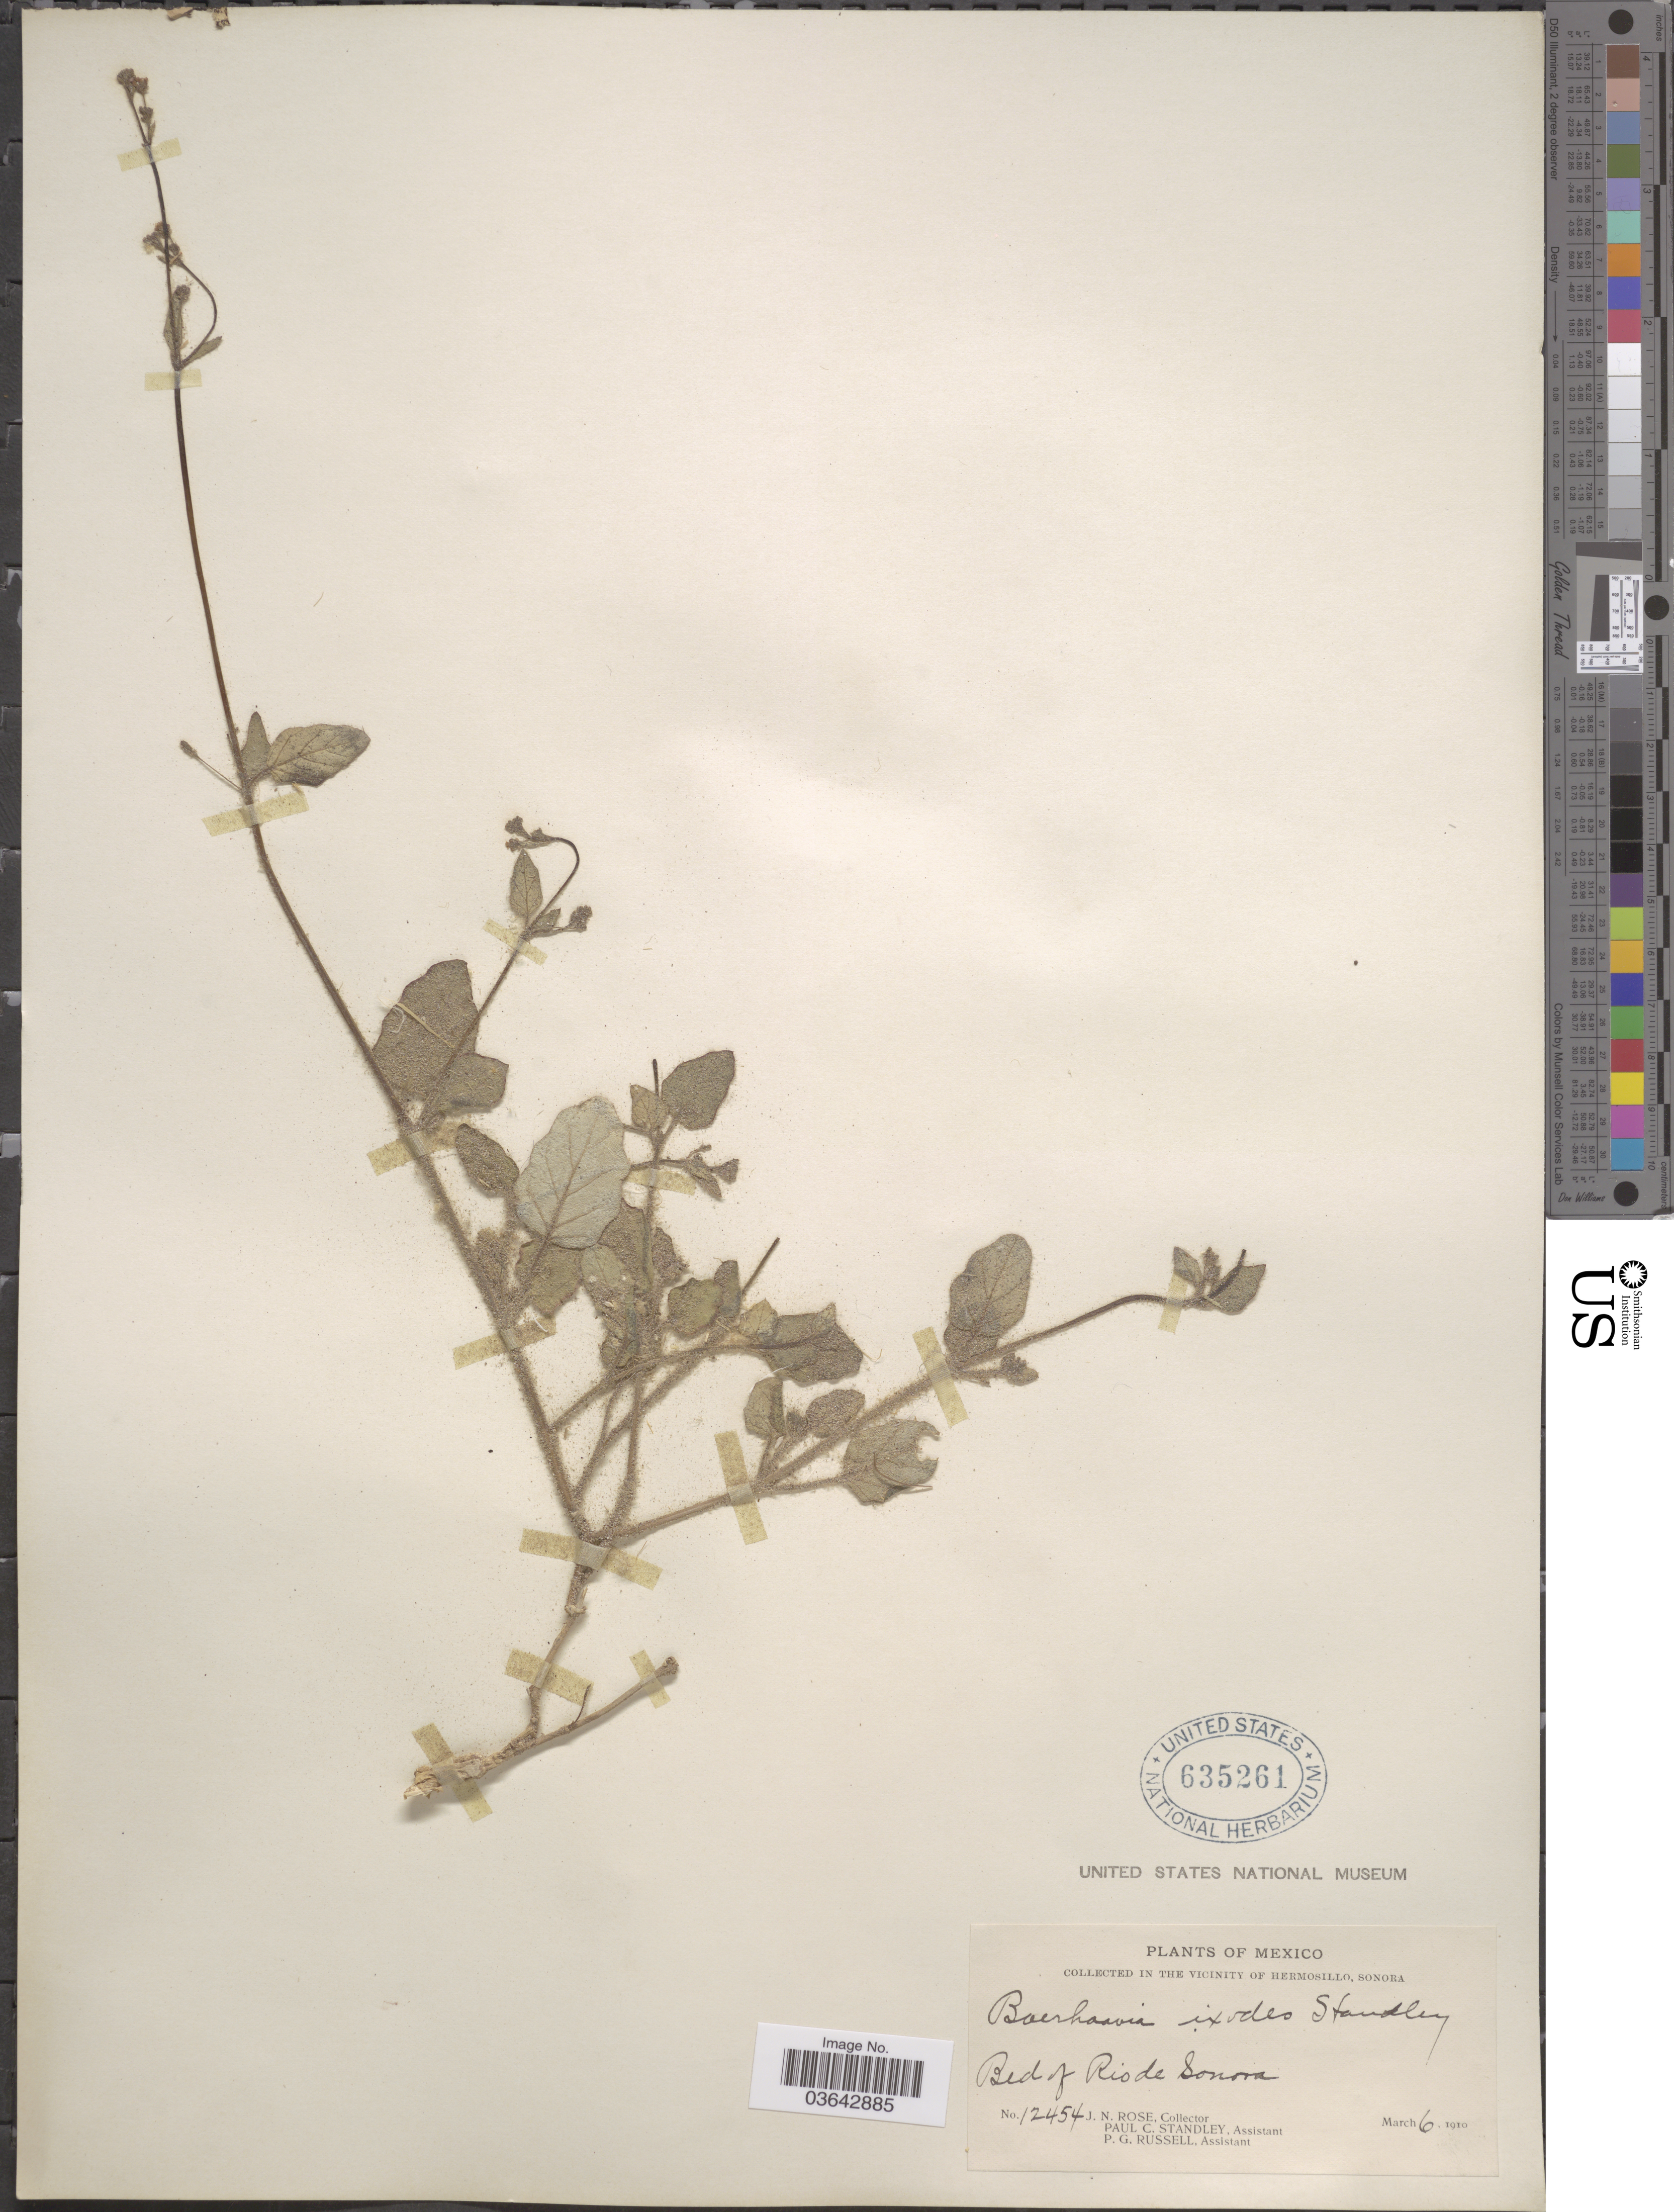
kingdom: Plantae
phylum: Tracheophyta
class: Magnoliopsida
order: Caryophyllales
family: Nyctaginaceae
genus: Boerhavia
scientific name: Boerhavia caribaea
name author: Jacq.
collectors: J. N. Rose, P. C. Standley & P. G. Russell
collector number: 12454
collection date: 1910-03-06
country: Mexico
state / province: Sonora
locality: In the vicinity of Hermosillo. Bed of Rio de Sonora.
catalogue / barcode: US 635261